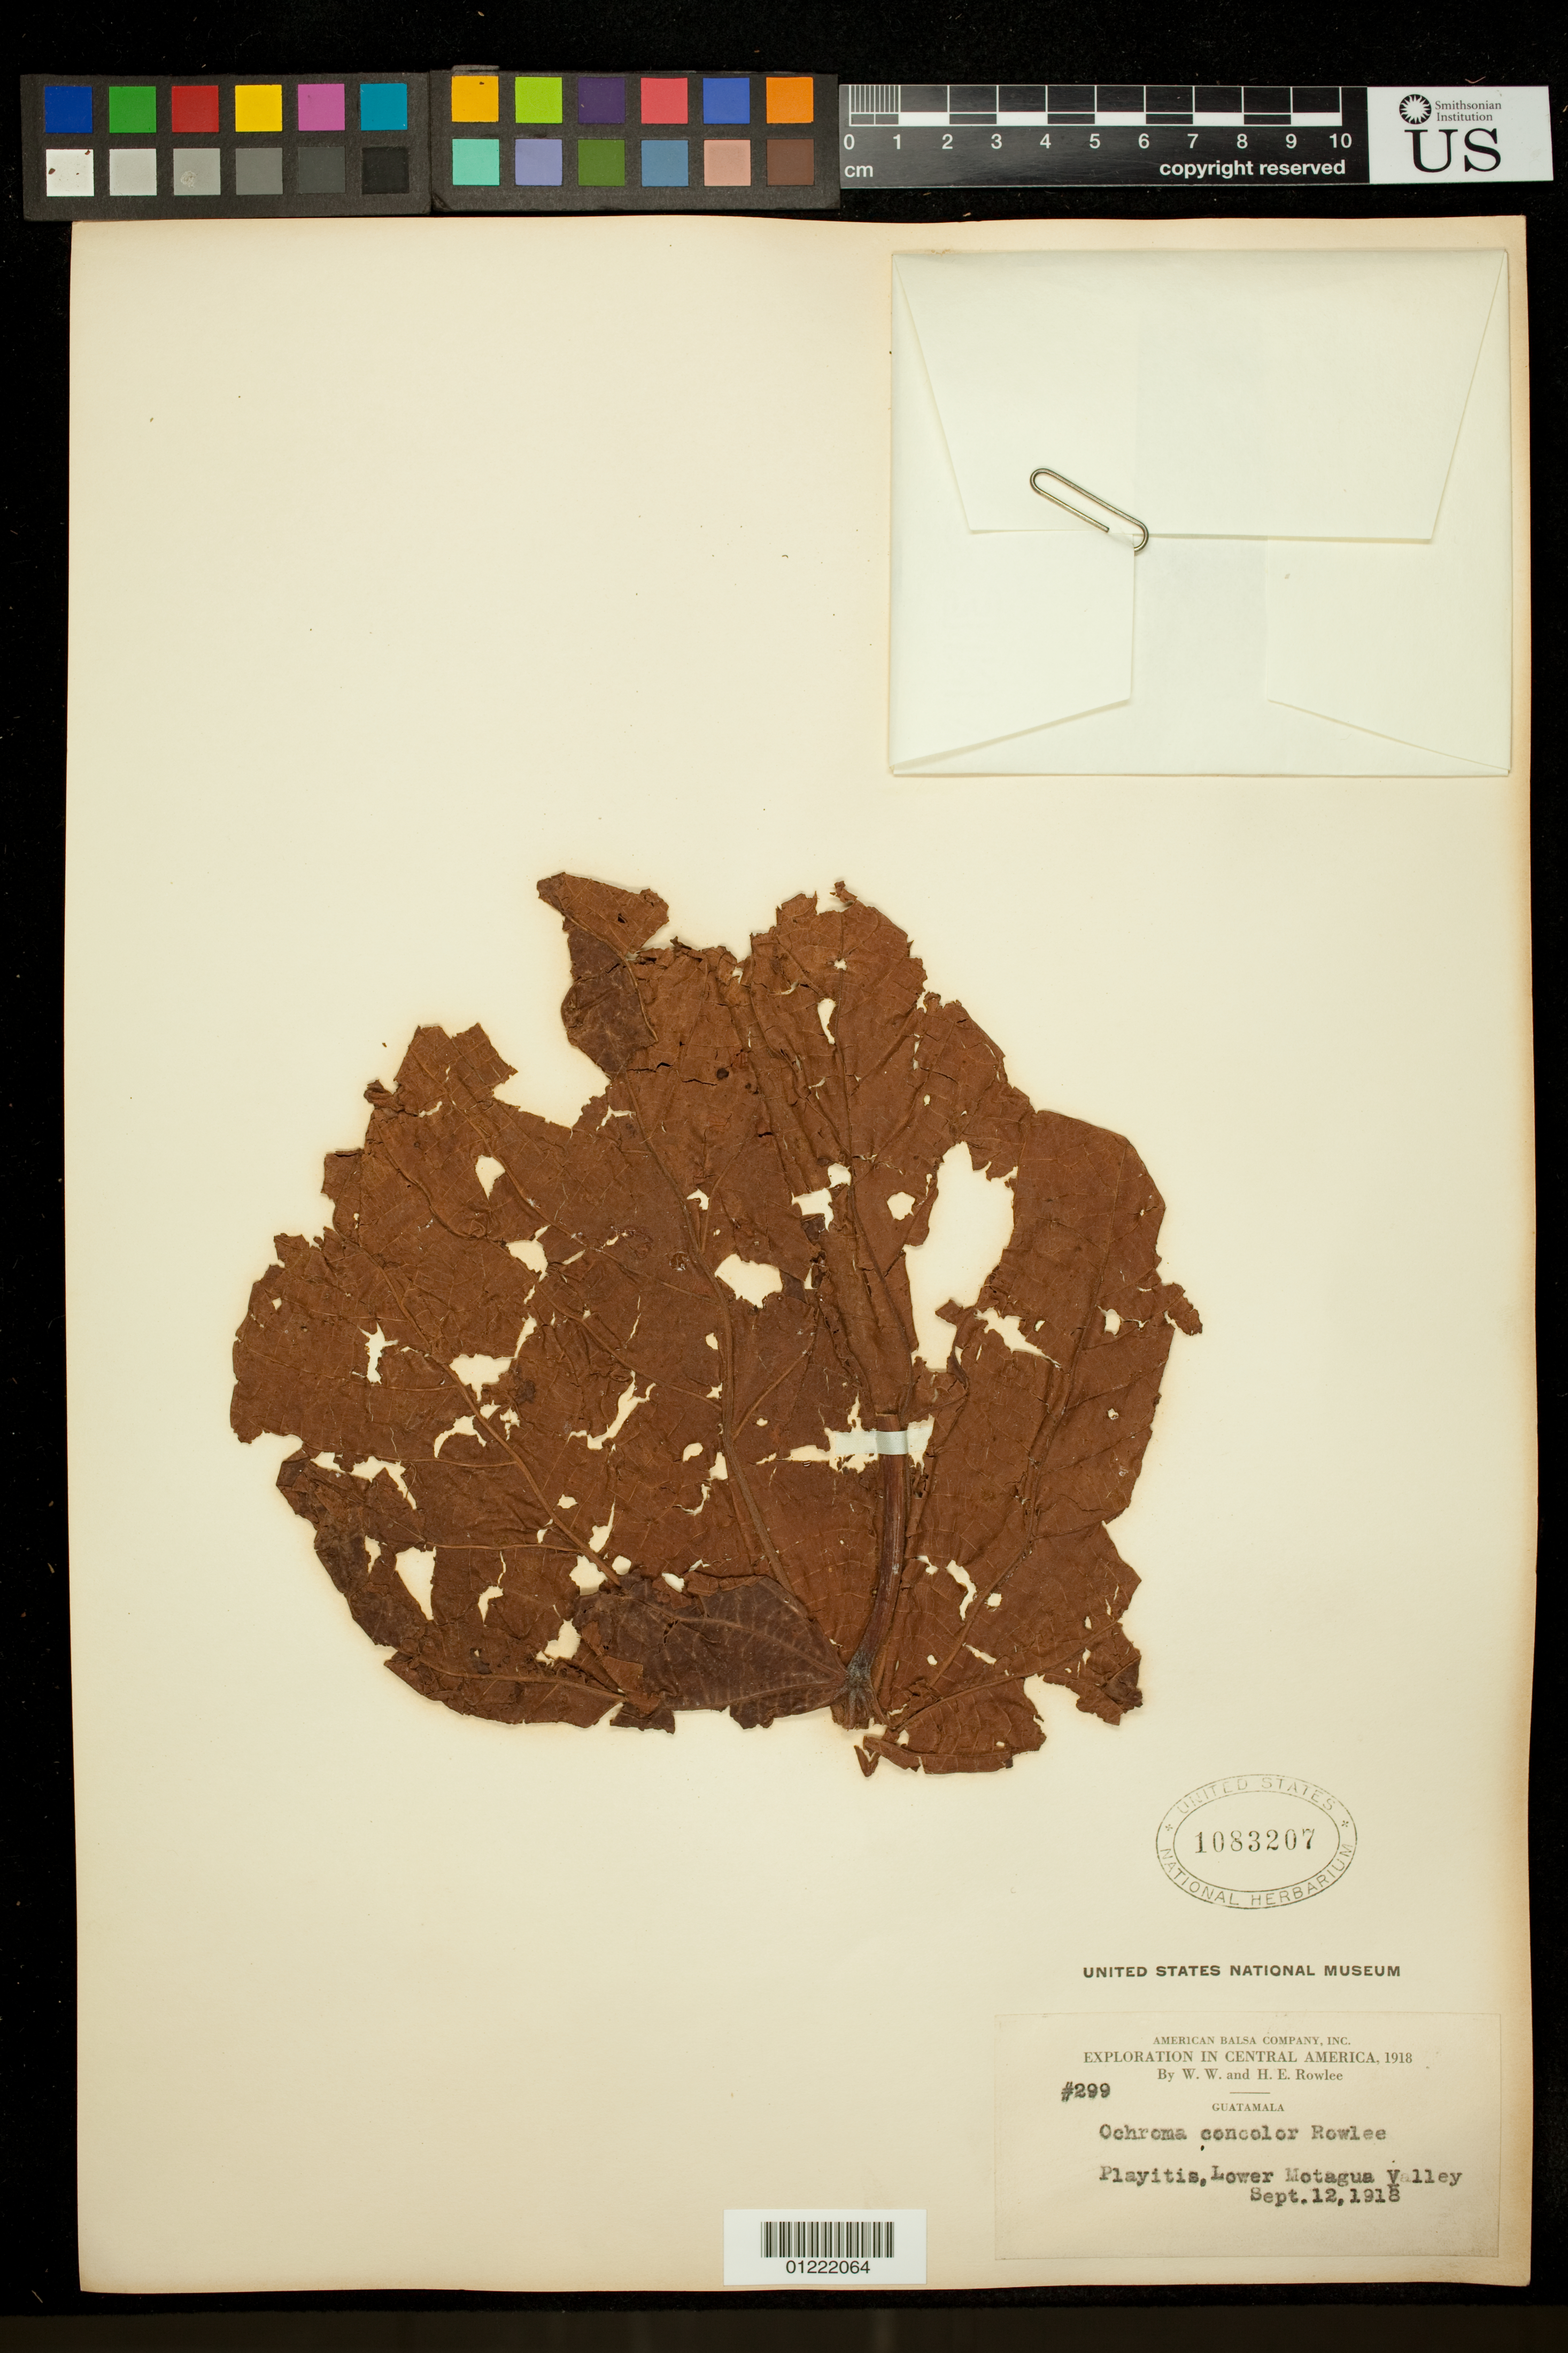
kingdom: Plantae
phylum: Tracheophyta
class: Magnoliopsida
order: Malvales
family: Malvaceae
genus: Ochroma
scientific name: Ochroma pyramidale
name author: (Cav. ex Lam.) Urb.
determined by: Dorr, L. J., (BOT), Smithsonian Institution - National Museum of Natural History (UNITED STATES)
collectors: W. W. Rowlee & H. E. Rowlee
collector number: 299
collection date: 1918-09-12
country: Guatemala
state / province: Izabal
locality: Playitis, Lower Motagua Valley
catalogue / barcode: US 1083207